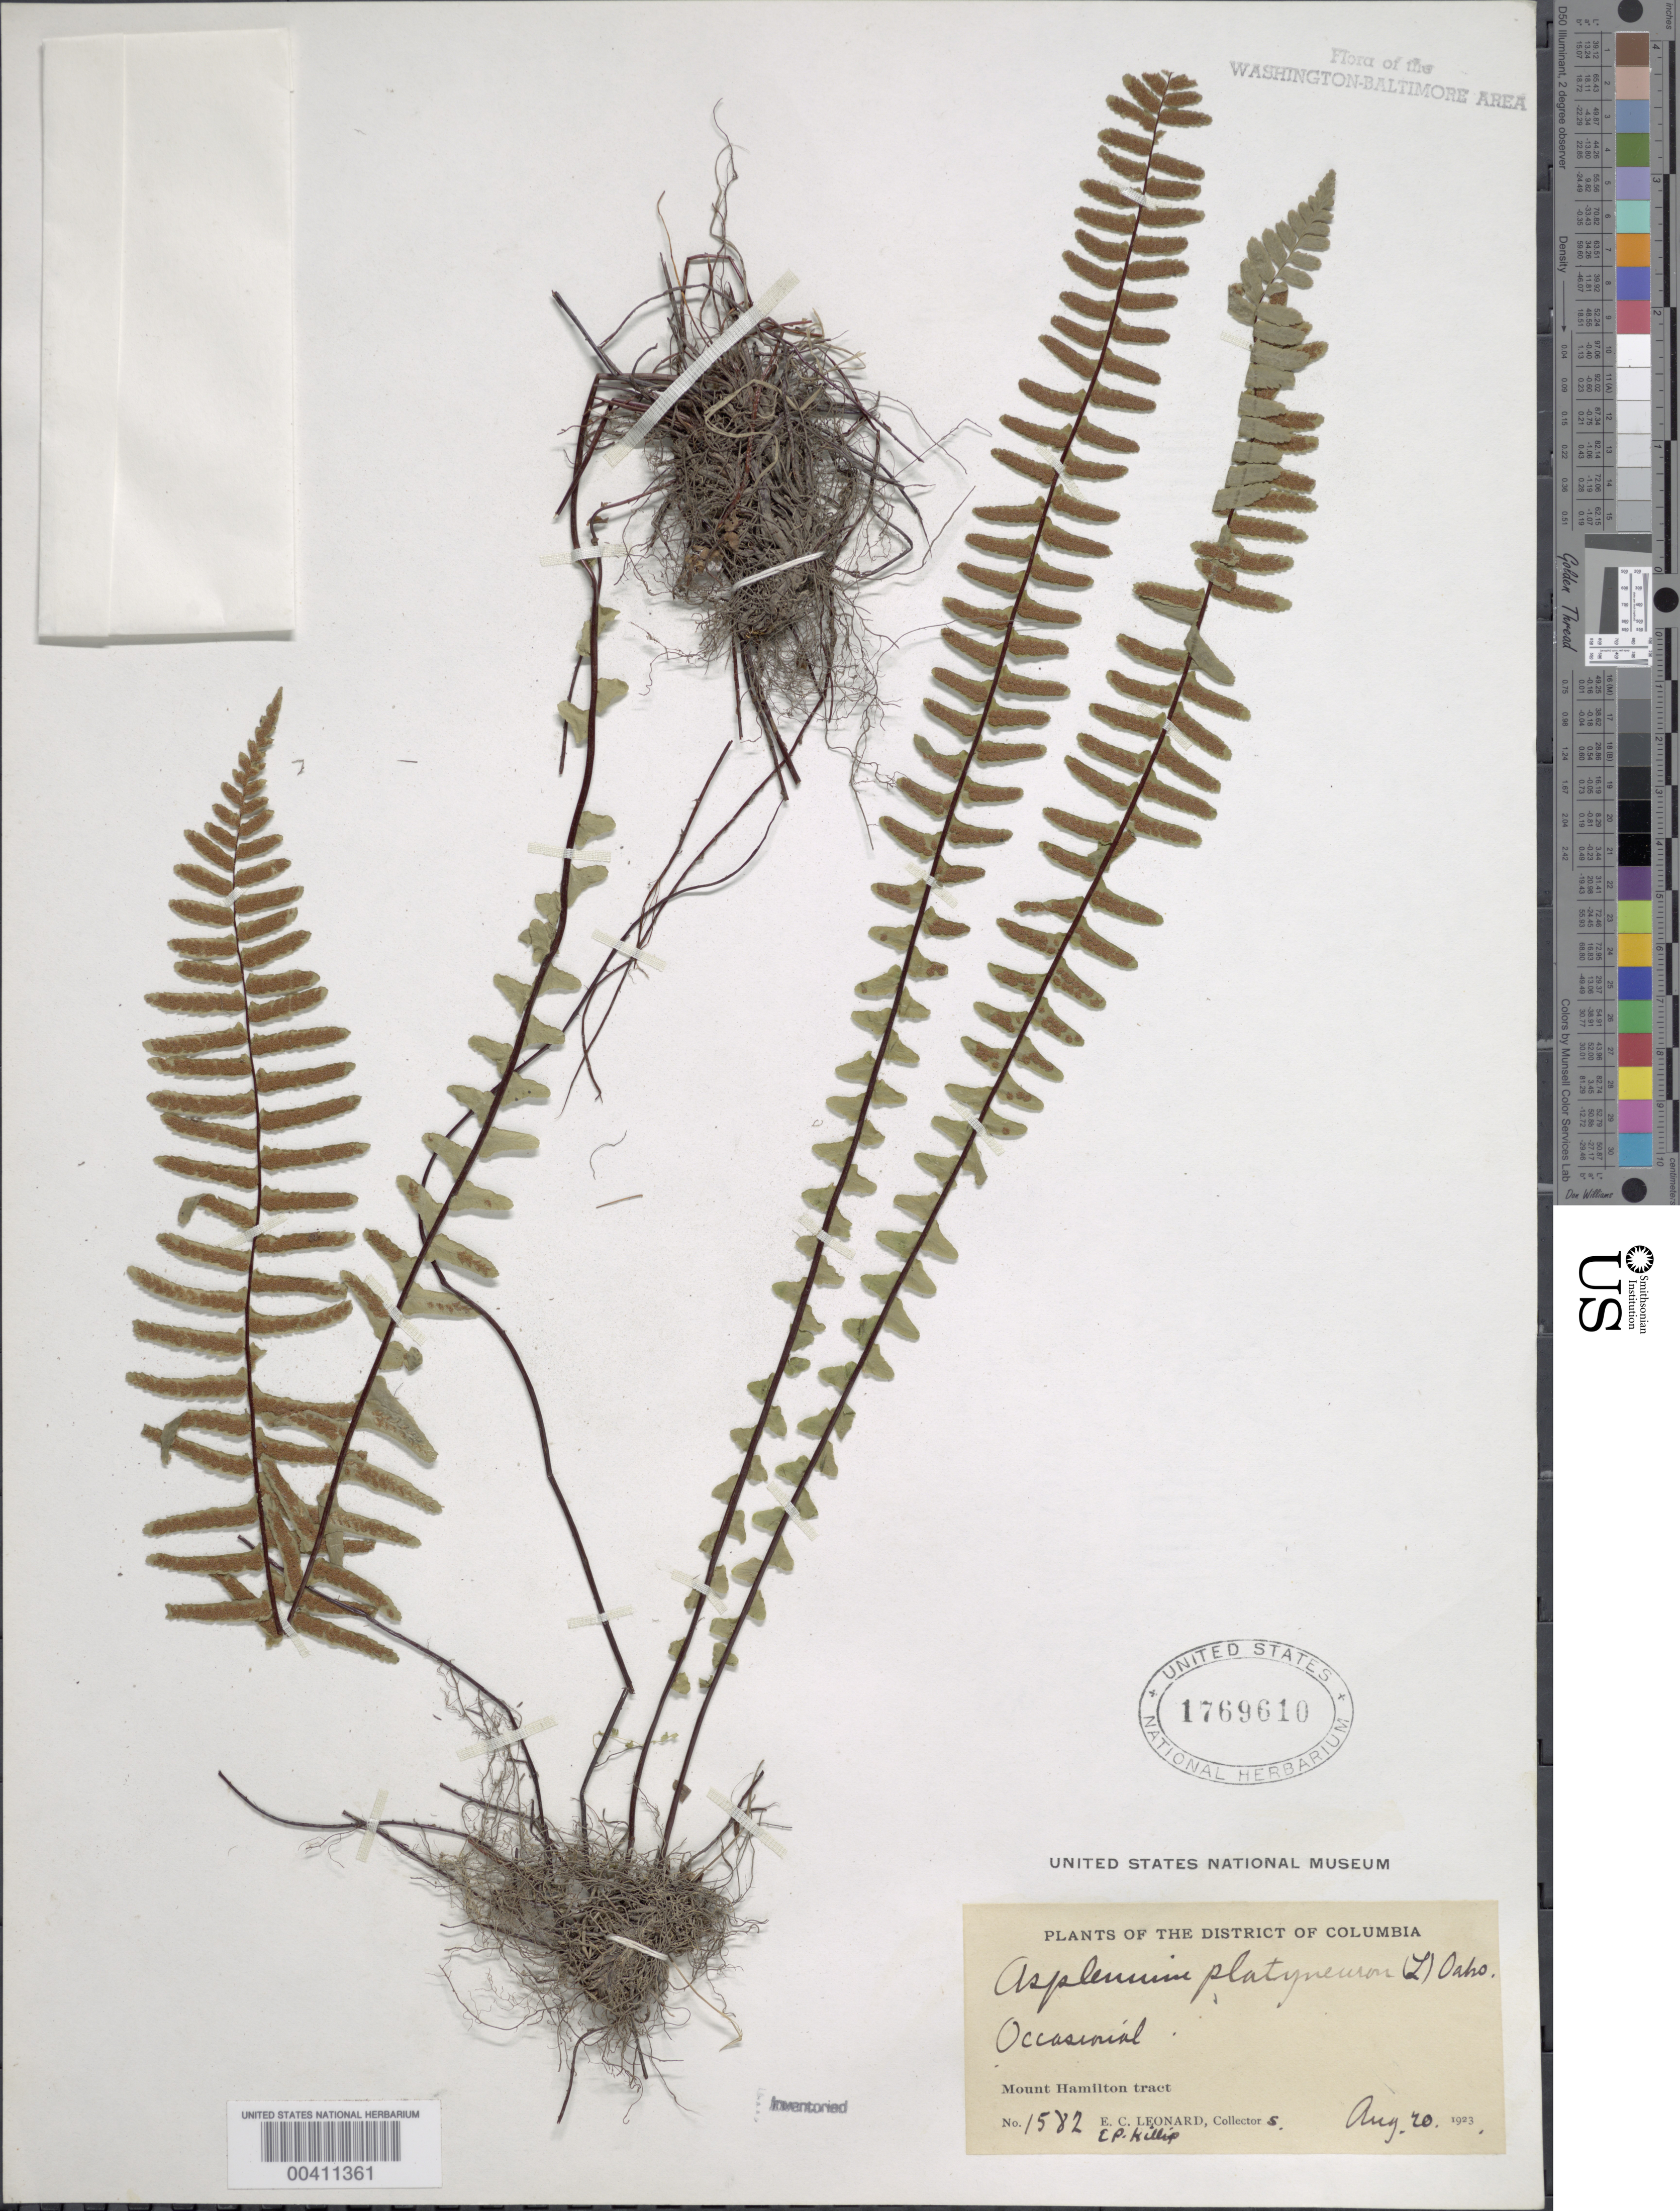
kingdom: Plantae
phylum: Tracheophyta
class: Polypodiopsida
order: Polypodiales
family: Aspleniaceae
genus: Asplenium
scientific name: Asplenium platyneuron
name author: (L.) Britton, Stearns & Poggenb.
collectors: E. C. Leonard & E. P. Killip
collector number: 1582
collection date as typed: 20 Aug 1923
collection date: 1923-08-20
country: United States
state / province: District of Columbia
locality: Mount Hamilton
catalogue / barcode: US 1769610